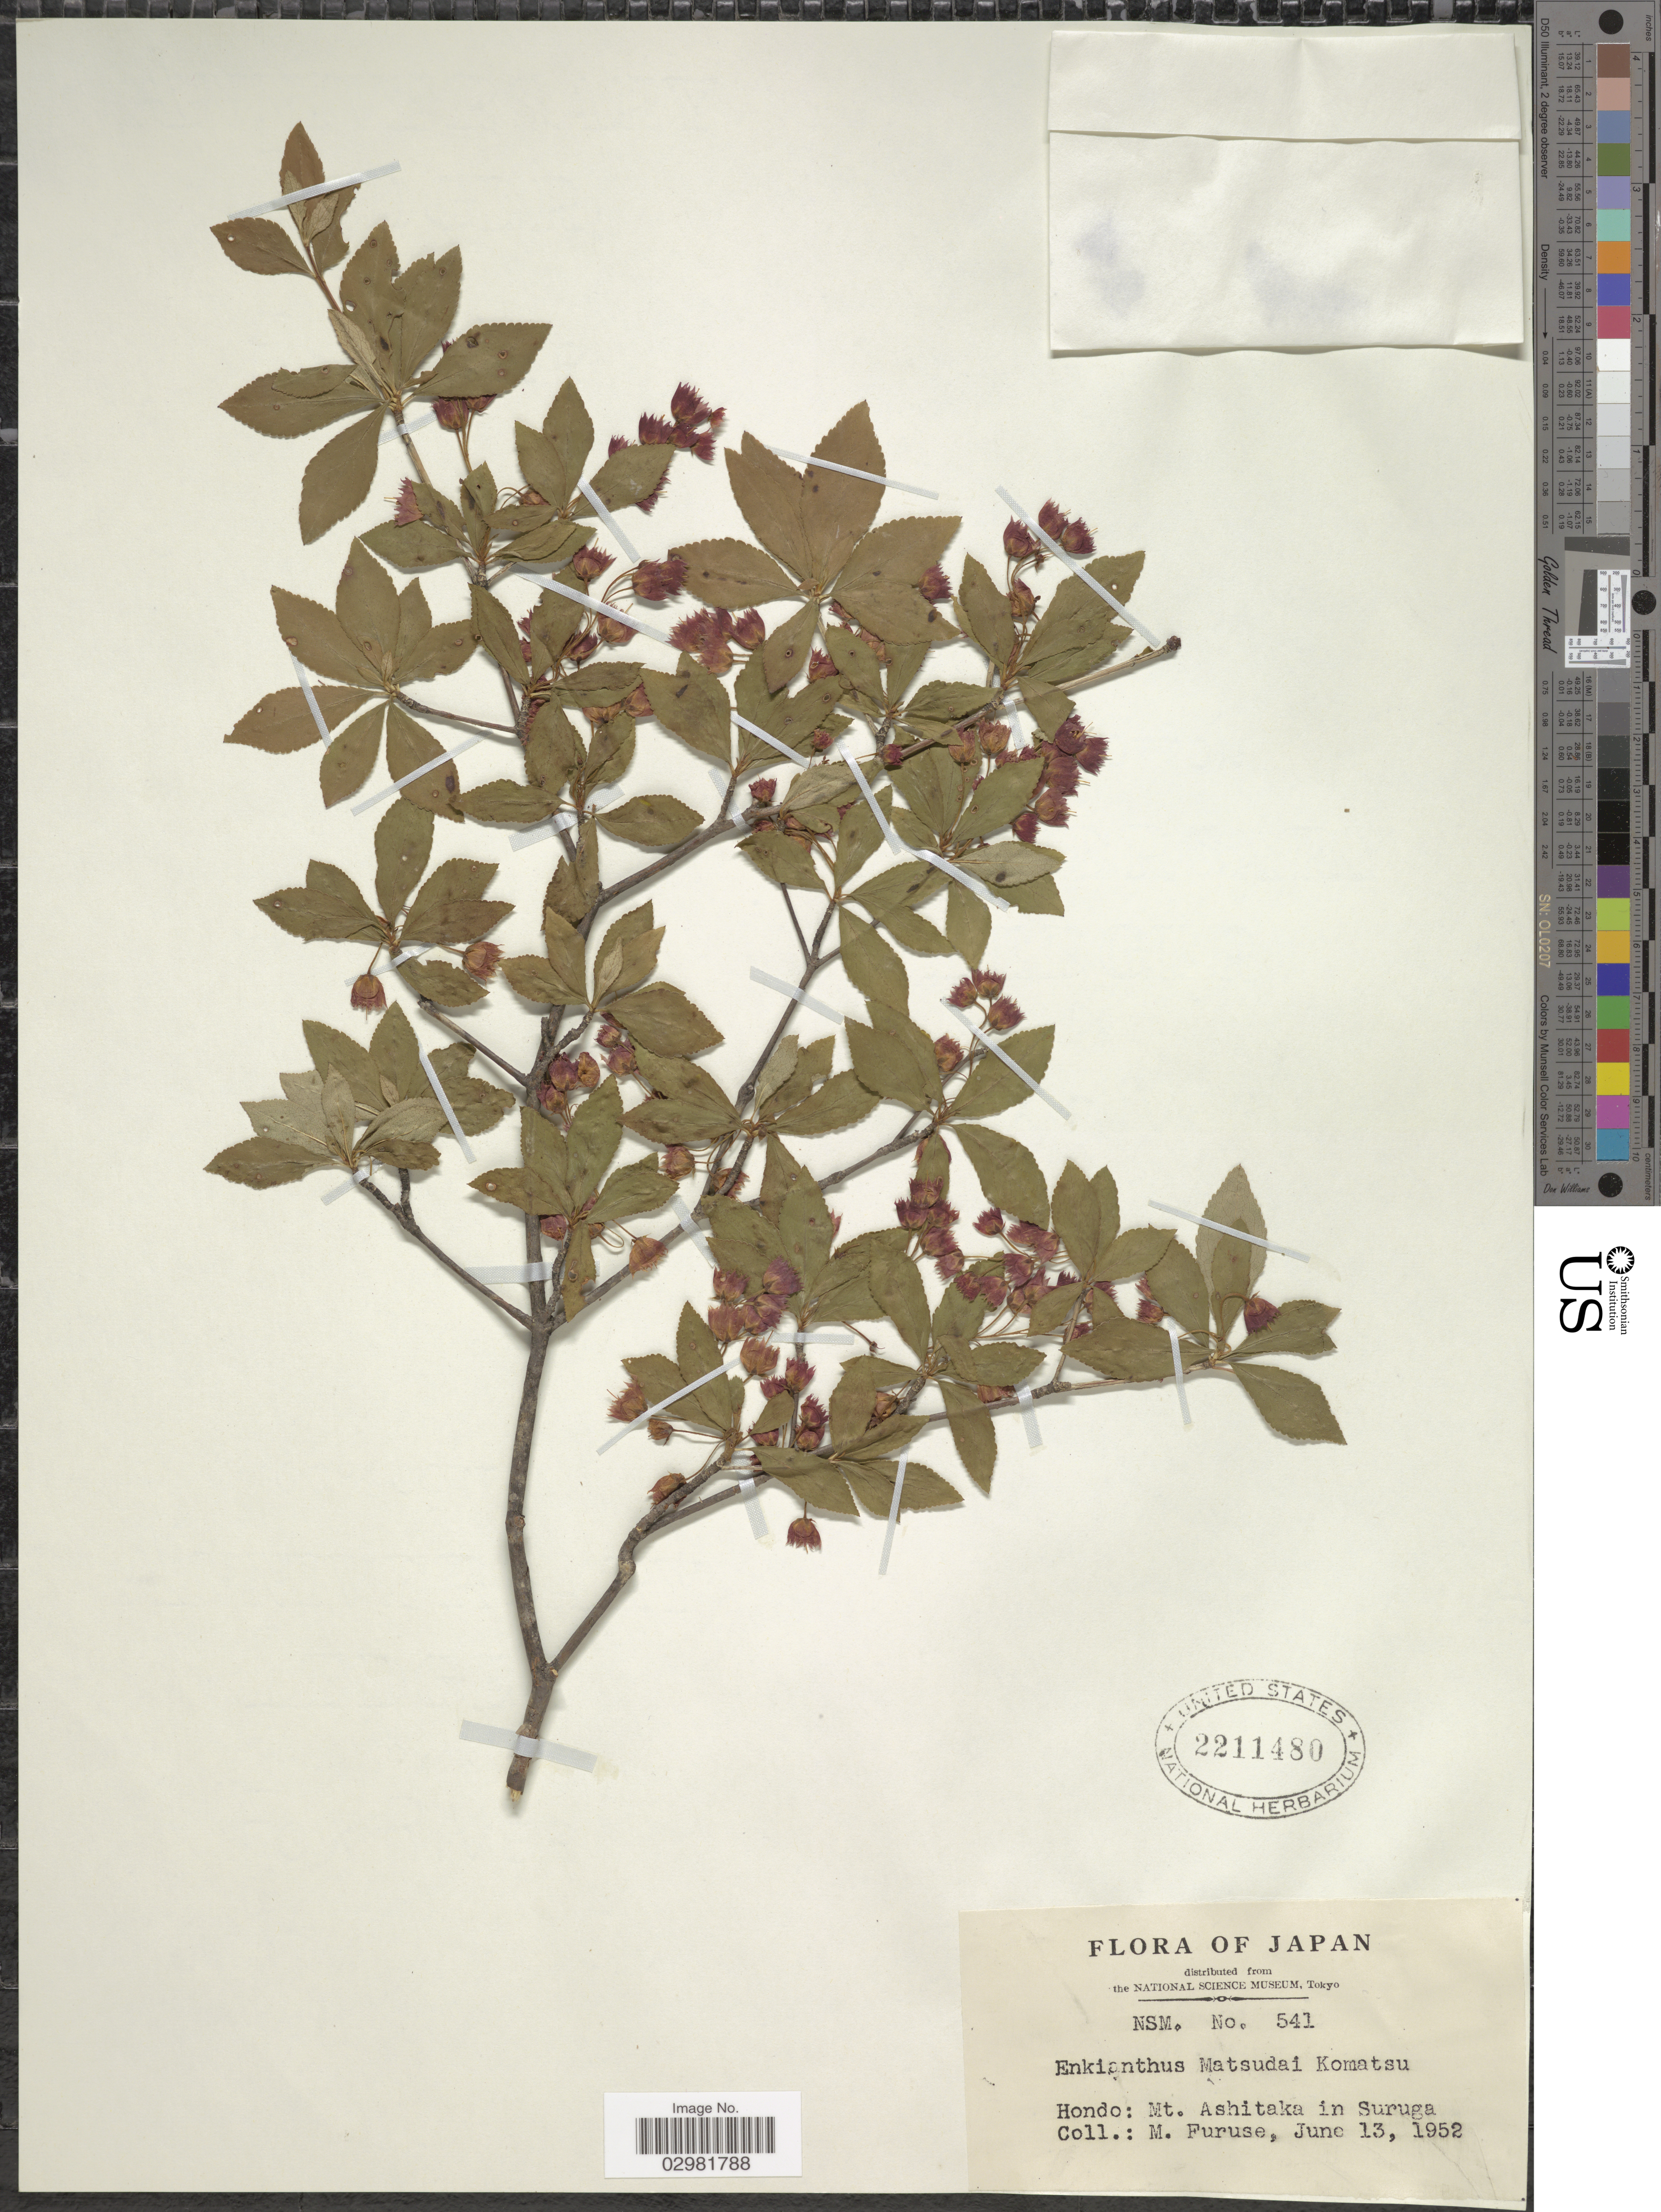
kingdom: Plantae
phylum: Tracheophyta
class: Magnoliopsida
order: Ericales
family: Ericaceae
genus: Enkianthus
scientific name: Enkianthus matsudae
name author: Komatsu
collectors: M. Furuse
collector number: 541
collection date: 1952-06-13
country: Japan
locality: Hondo: Mt. Ashitaka in Suruga.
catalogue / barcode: US 2211480